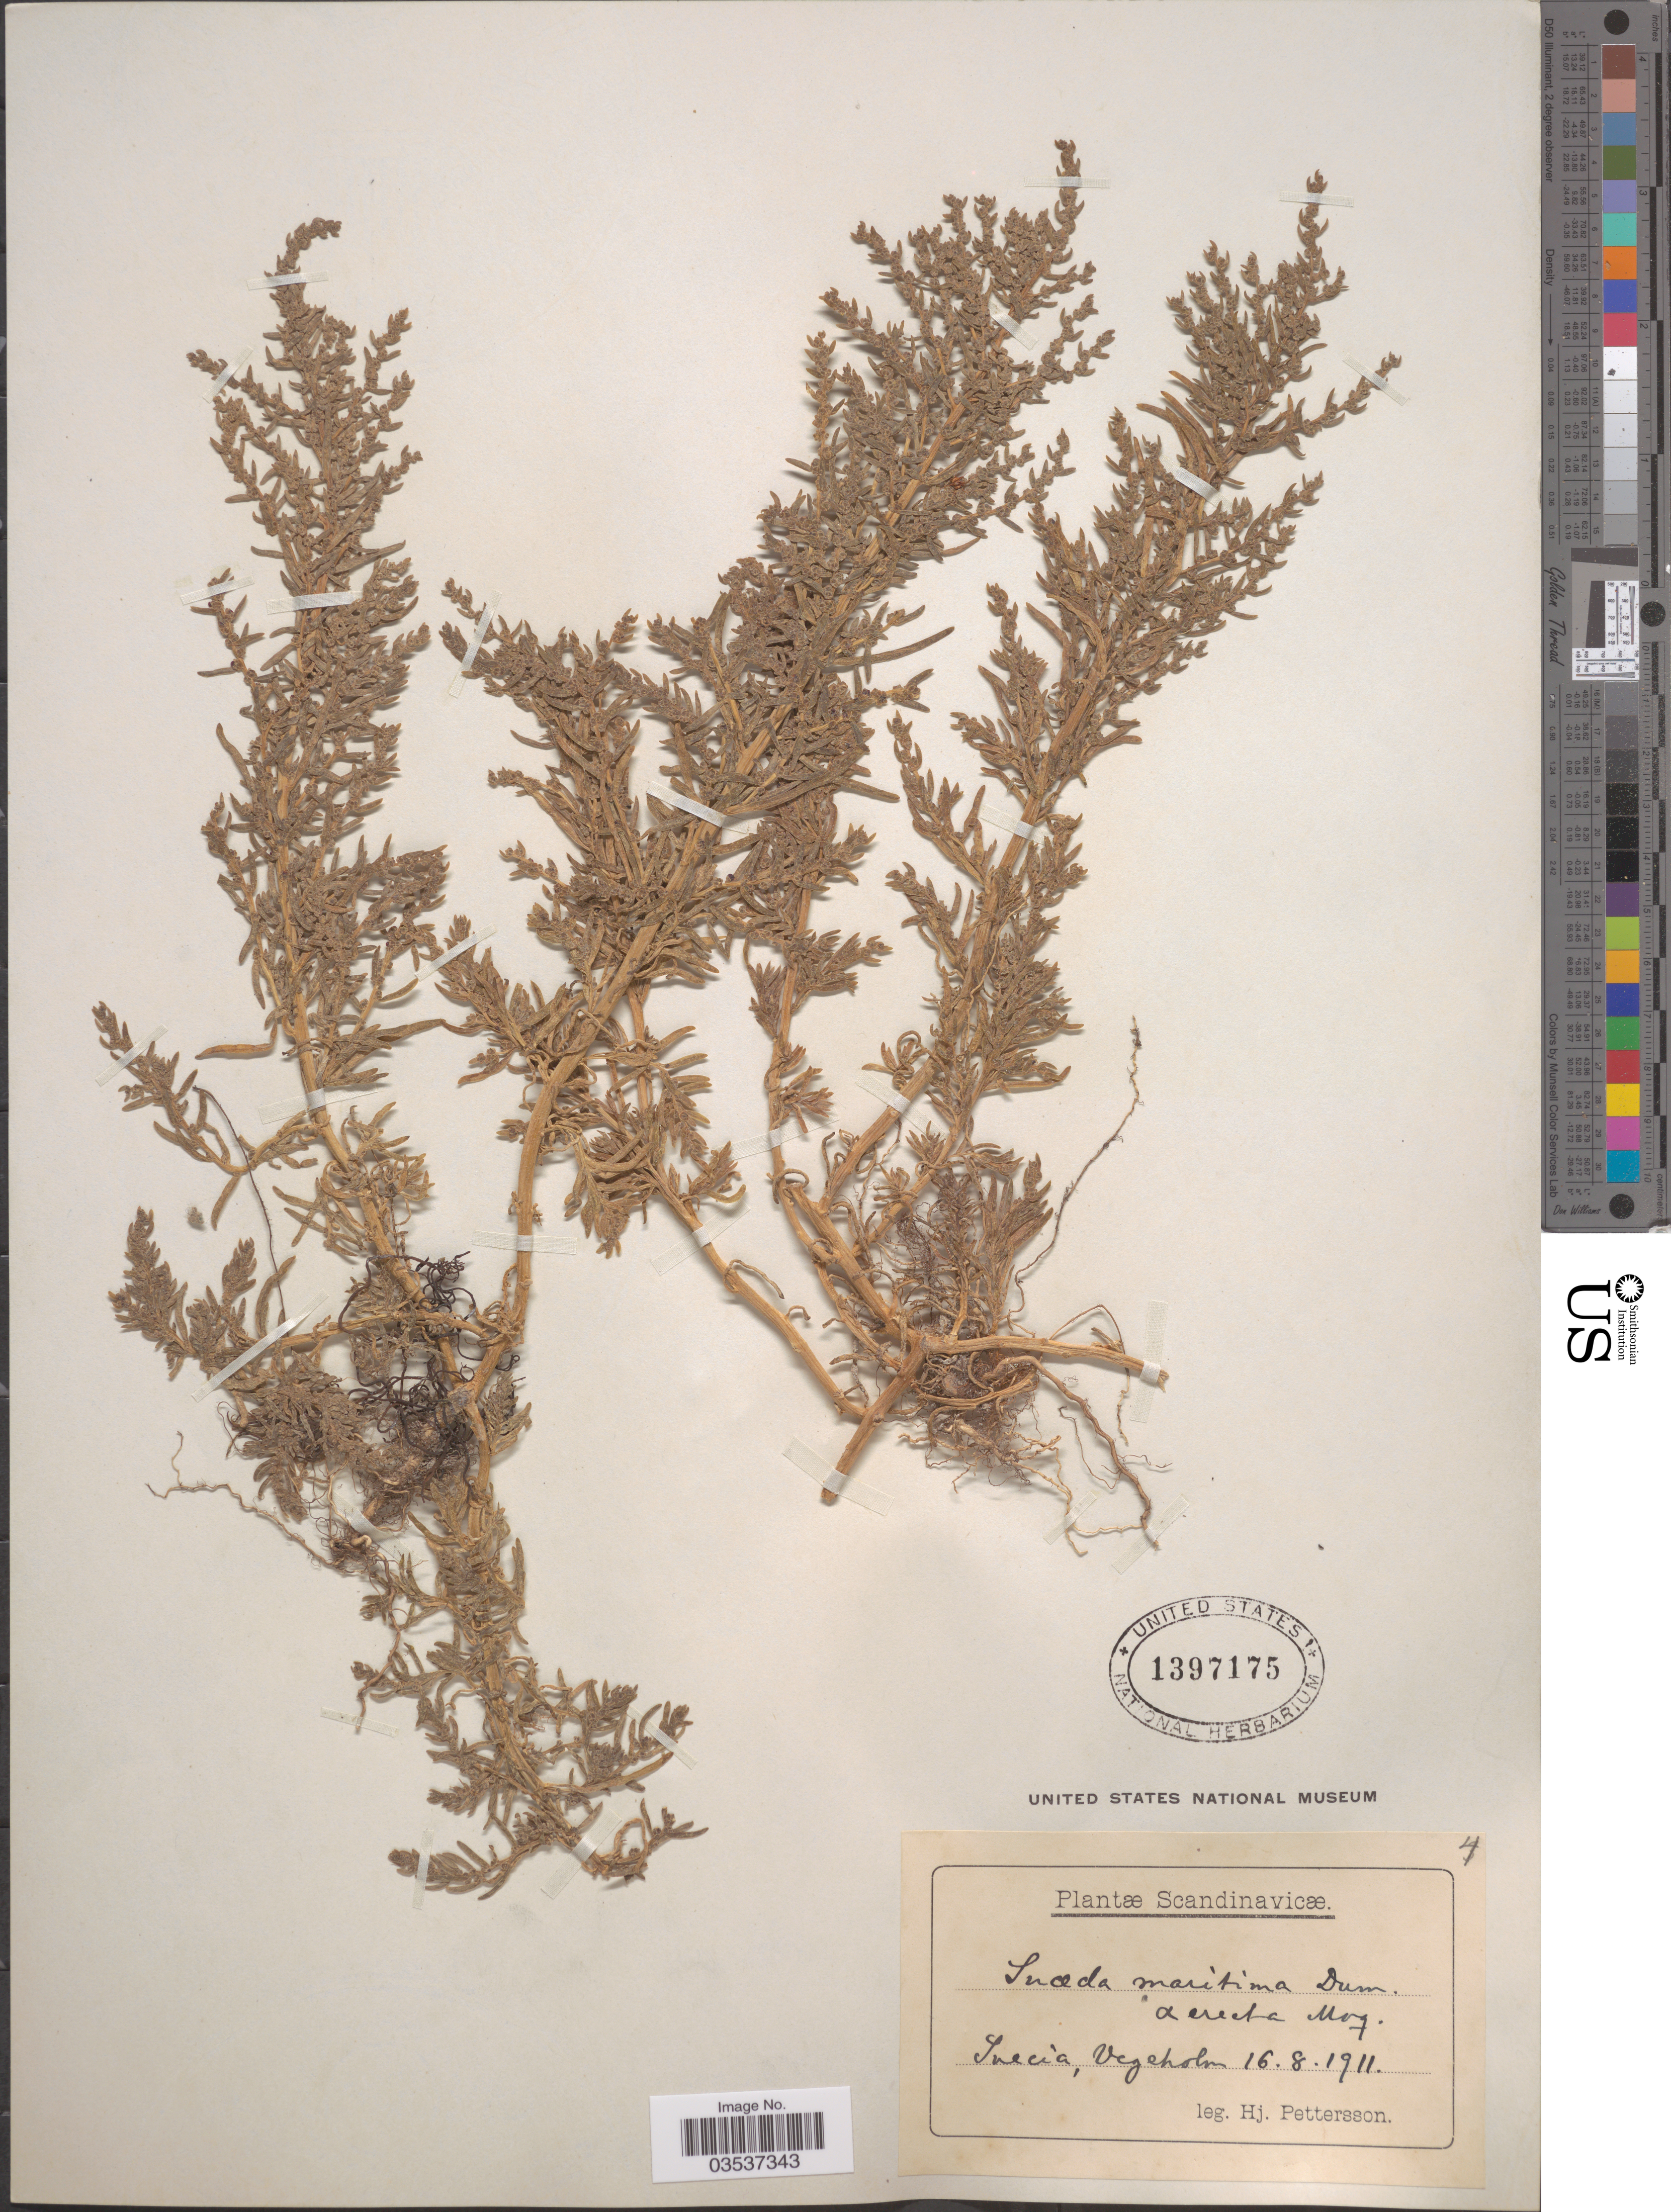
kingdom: Plantae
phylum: Tracheophyta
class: Magnoliopsida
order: Caryophyllales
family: Amaranthaceae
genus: Suaeda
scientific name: Suaeda maritima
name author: (L.) Dumort.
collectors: H. Pettersson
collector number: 4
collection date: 1911-08-16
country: Sweden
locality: Scandinavicæ. Suecia, Vegeholm.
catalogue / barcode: US 1397175